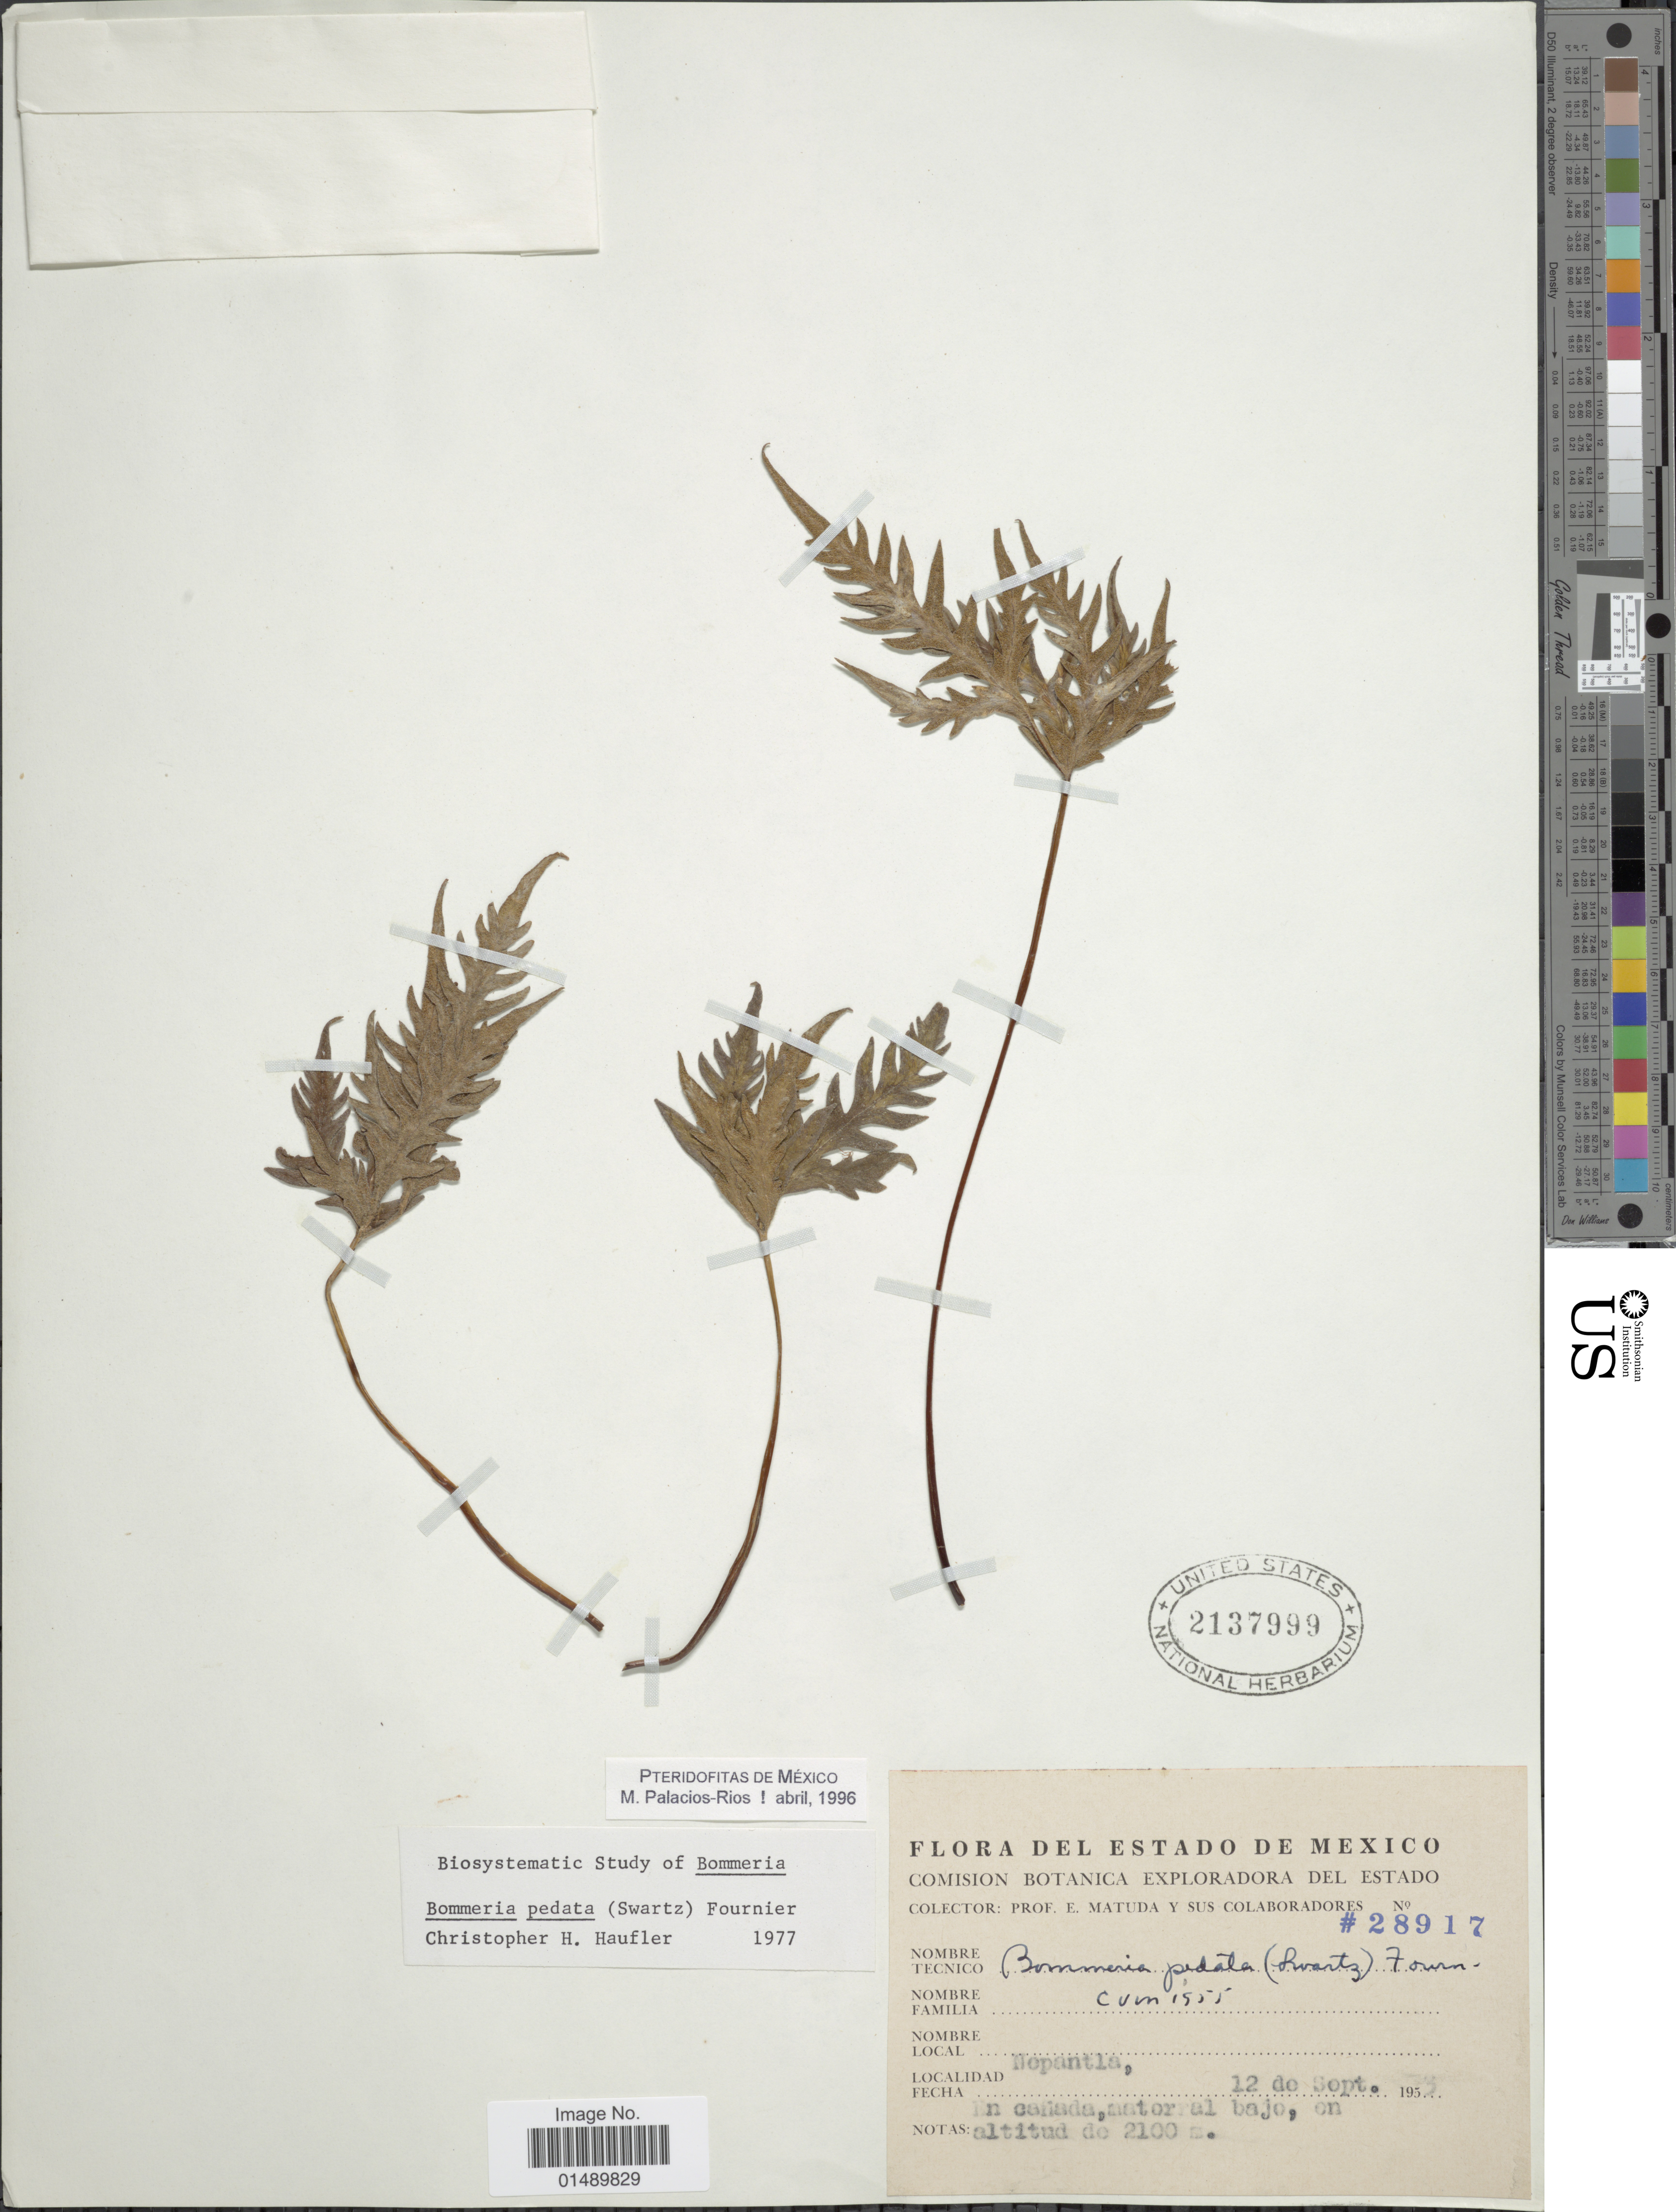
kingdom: Plantae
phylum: Tracheophyta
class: Polypodiopsida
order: Polypodiales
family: Pteridaceae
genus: Bommeria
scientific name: Bommeria pedata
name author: (Sw.) E. Fourn.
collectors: E. Matuda & et al.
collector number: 28917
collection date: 1953-09-12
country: Mexico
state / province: México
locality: Nepantla.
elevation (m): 2100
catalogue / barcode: US 2137999